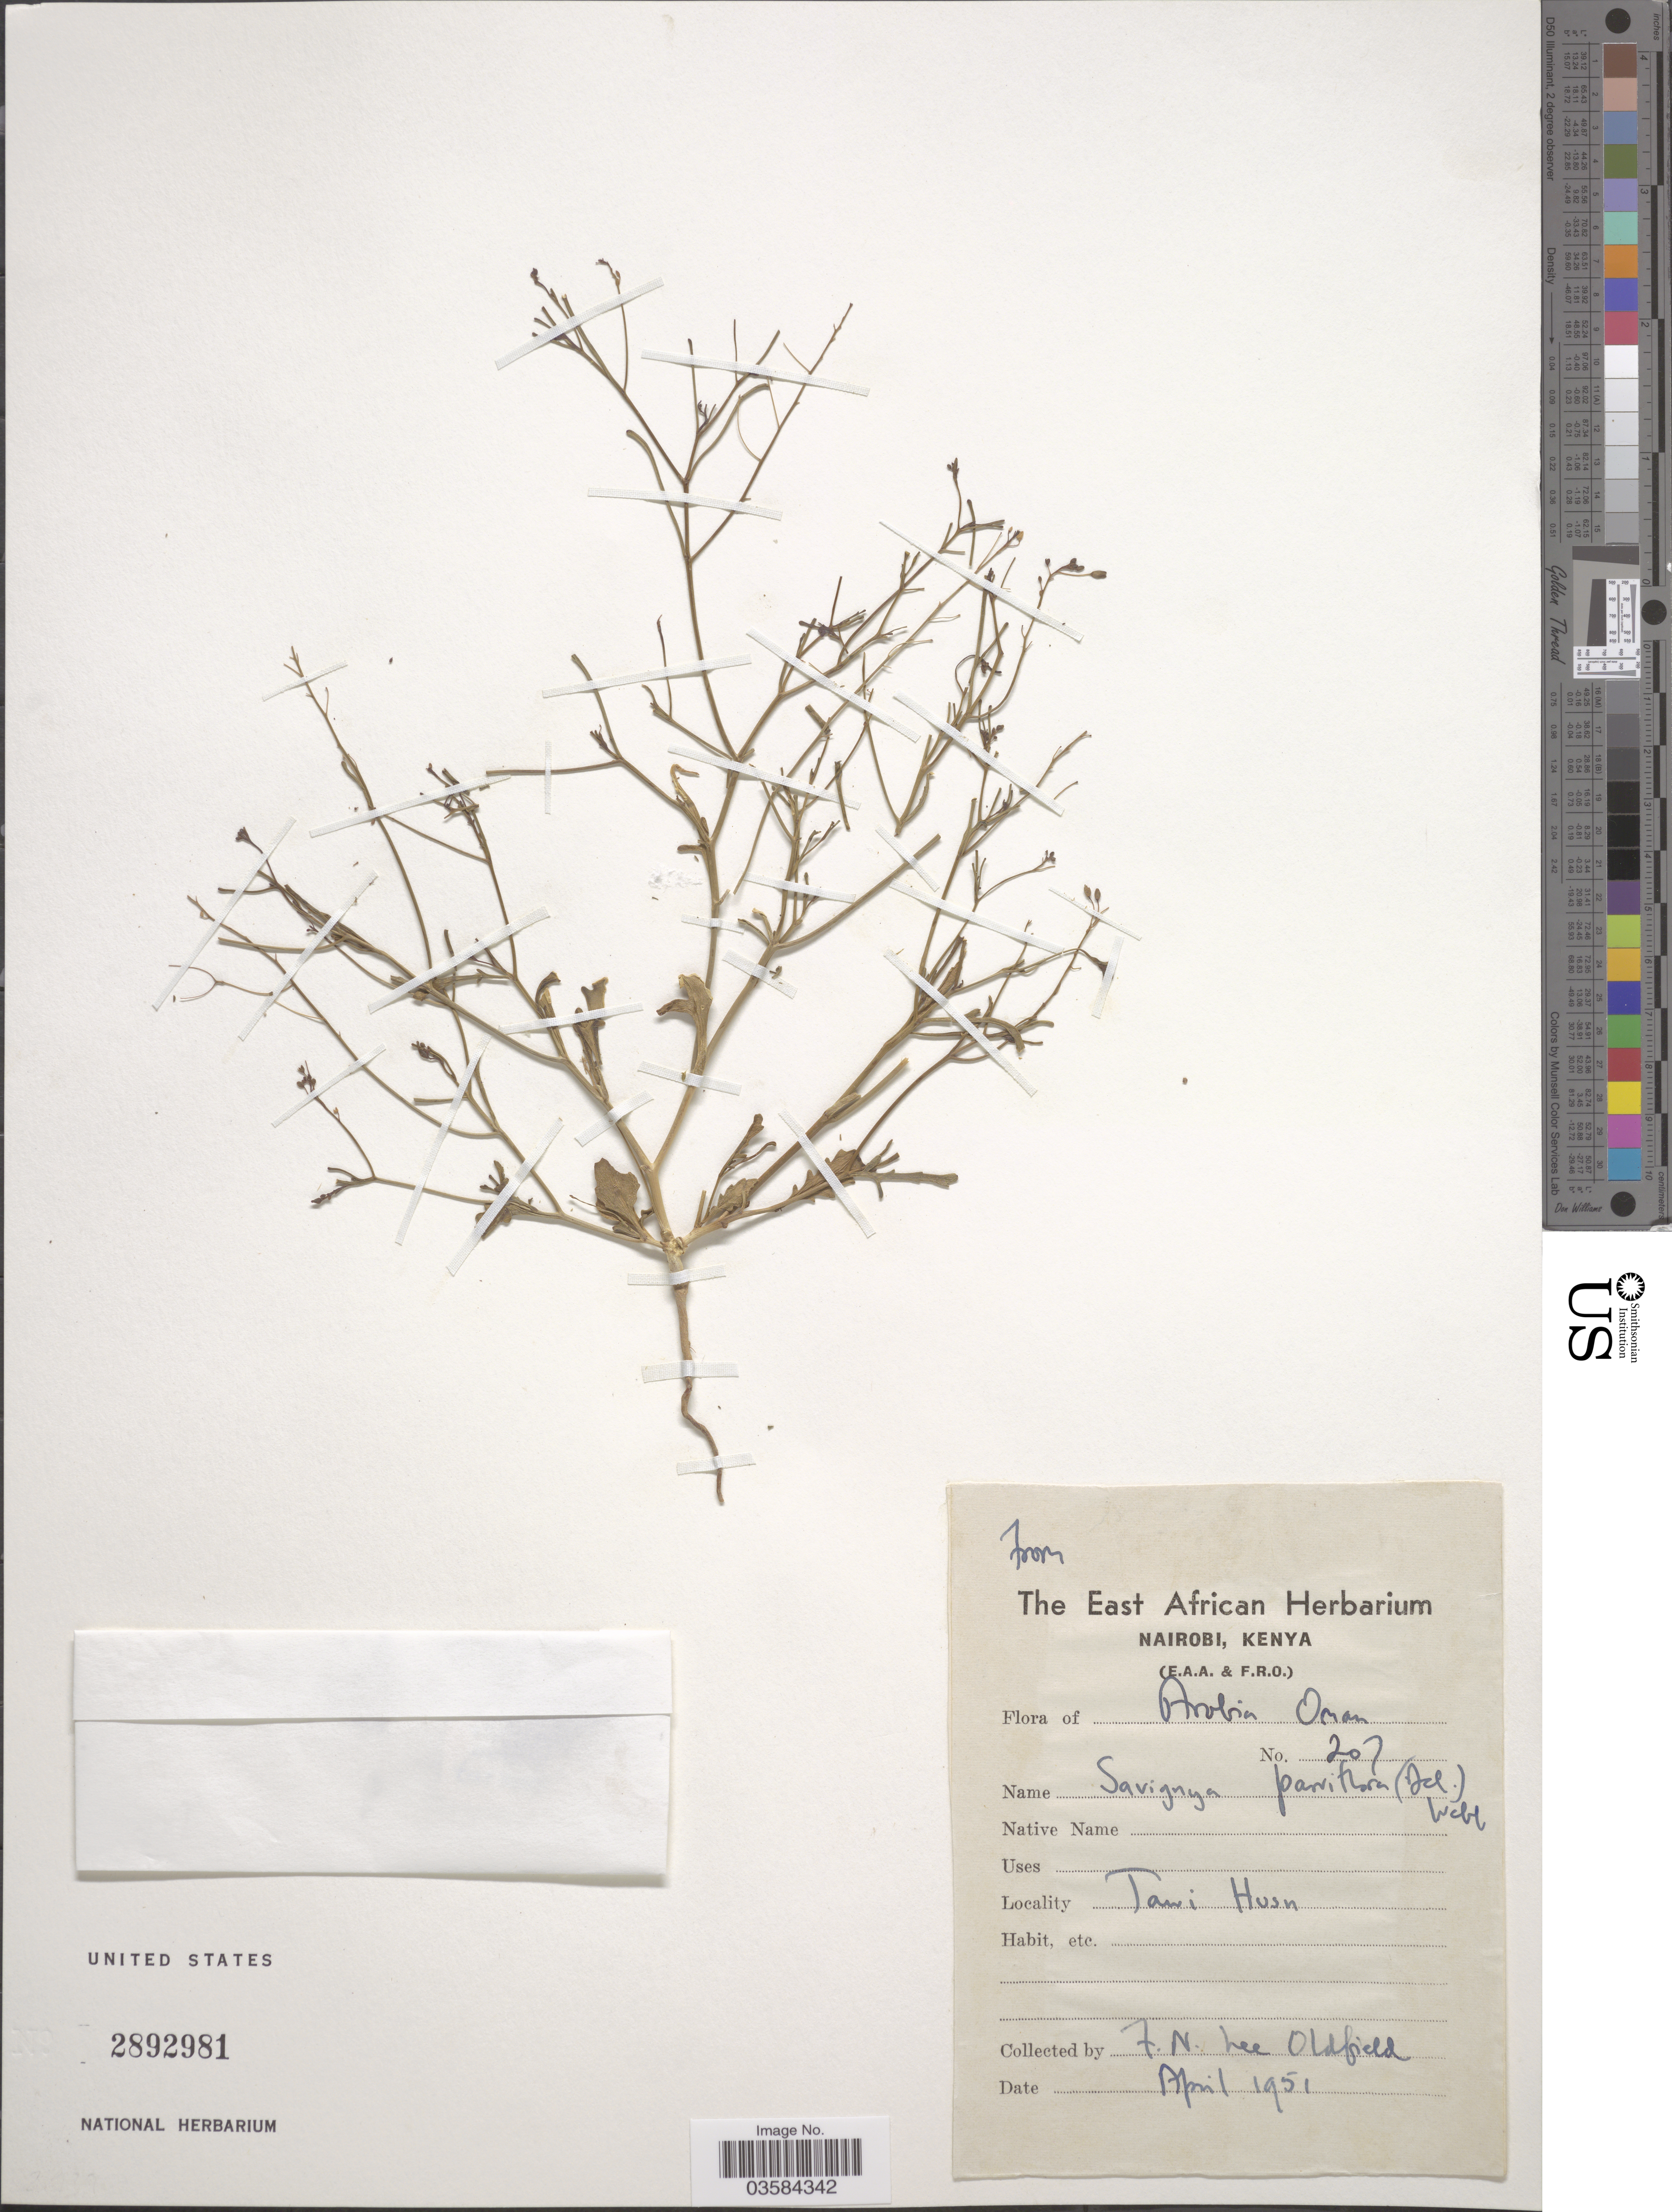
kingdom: Plantae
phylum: Tracheophyta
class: Magnoliopsida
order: Brassicales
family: Brassicaceae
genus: Savignya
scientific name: Savignya parviflora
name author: (Delile) Webb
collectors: F. N. Lee-Oldfield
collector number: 207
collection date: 1951-04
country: Saudi Arabia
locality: Arabia Oman. Jawi Husn.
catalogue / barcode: US 2892981